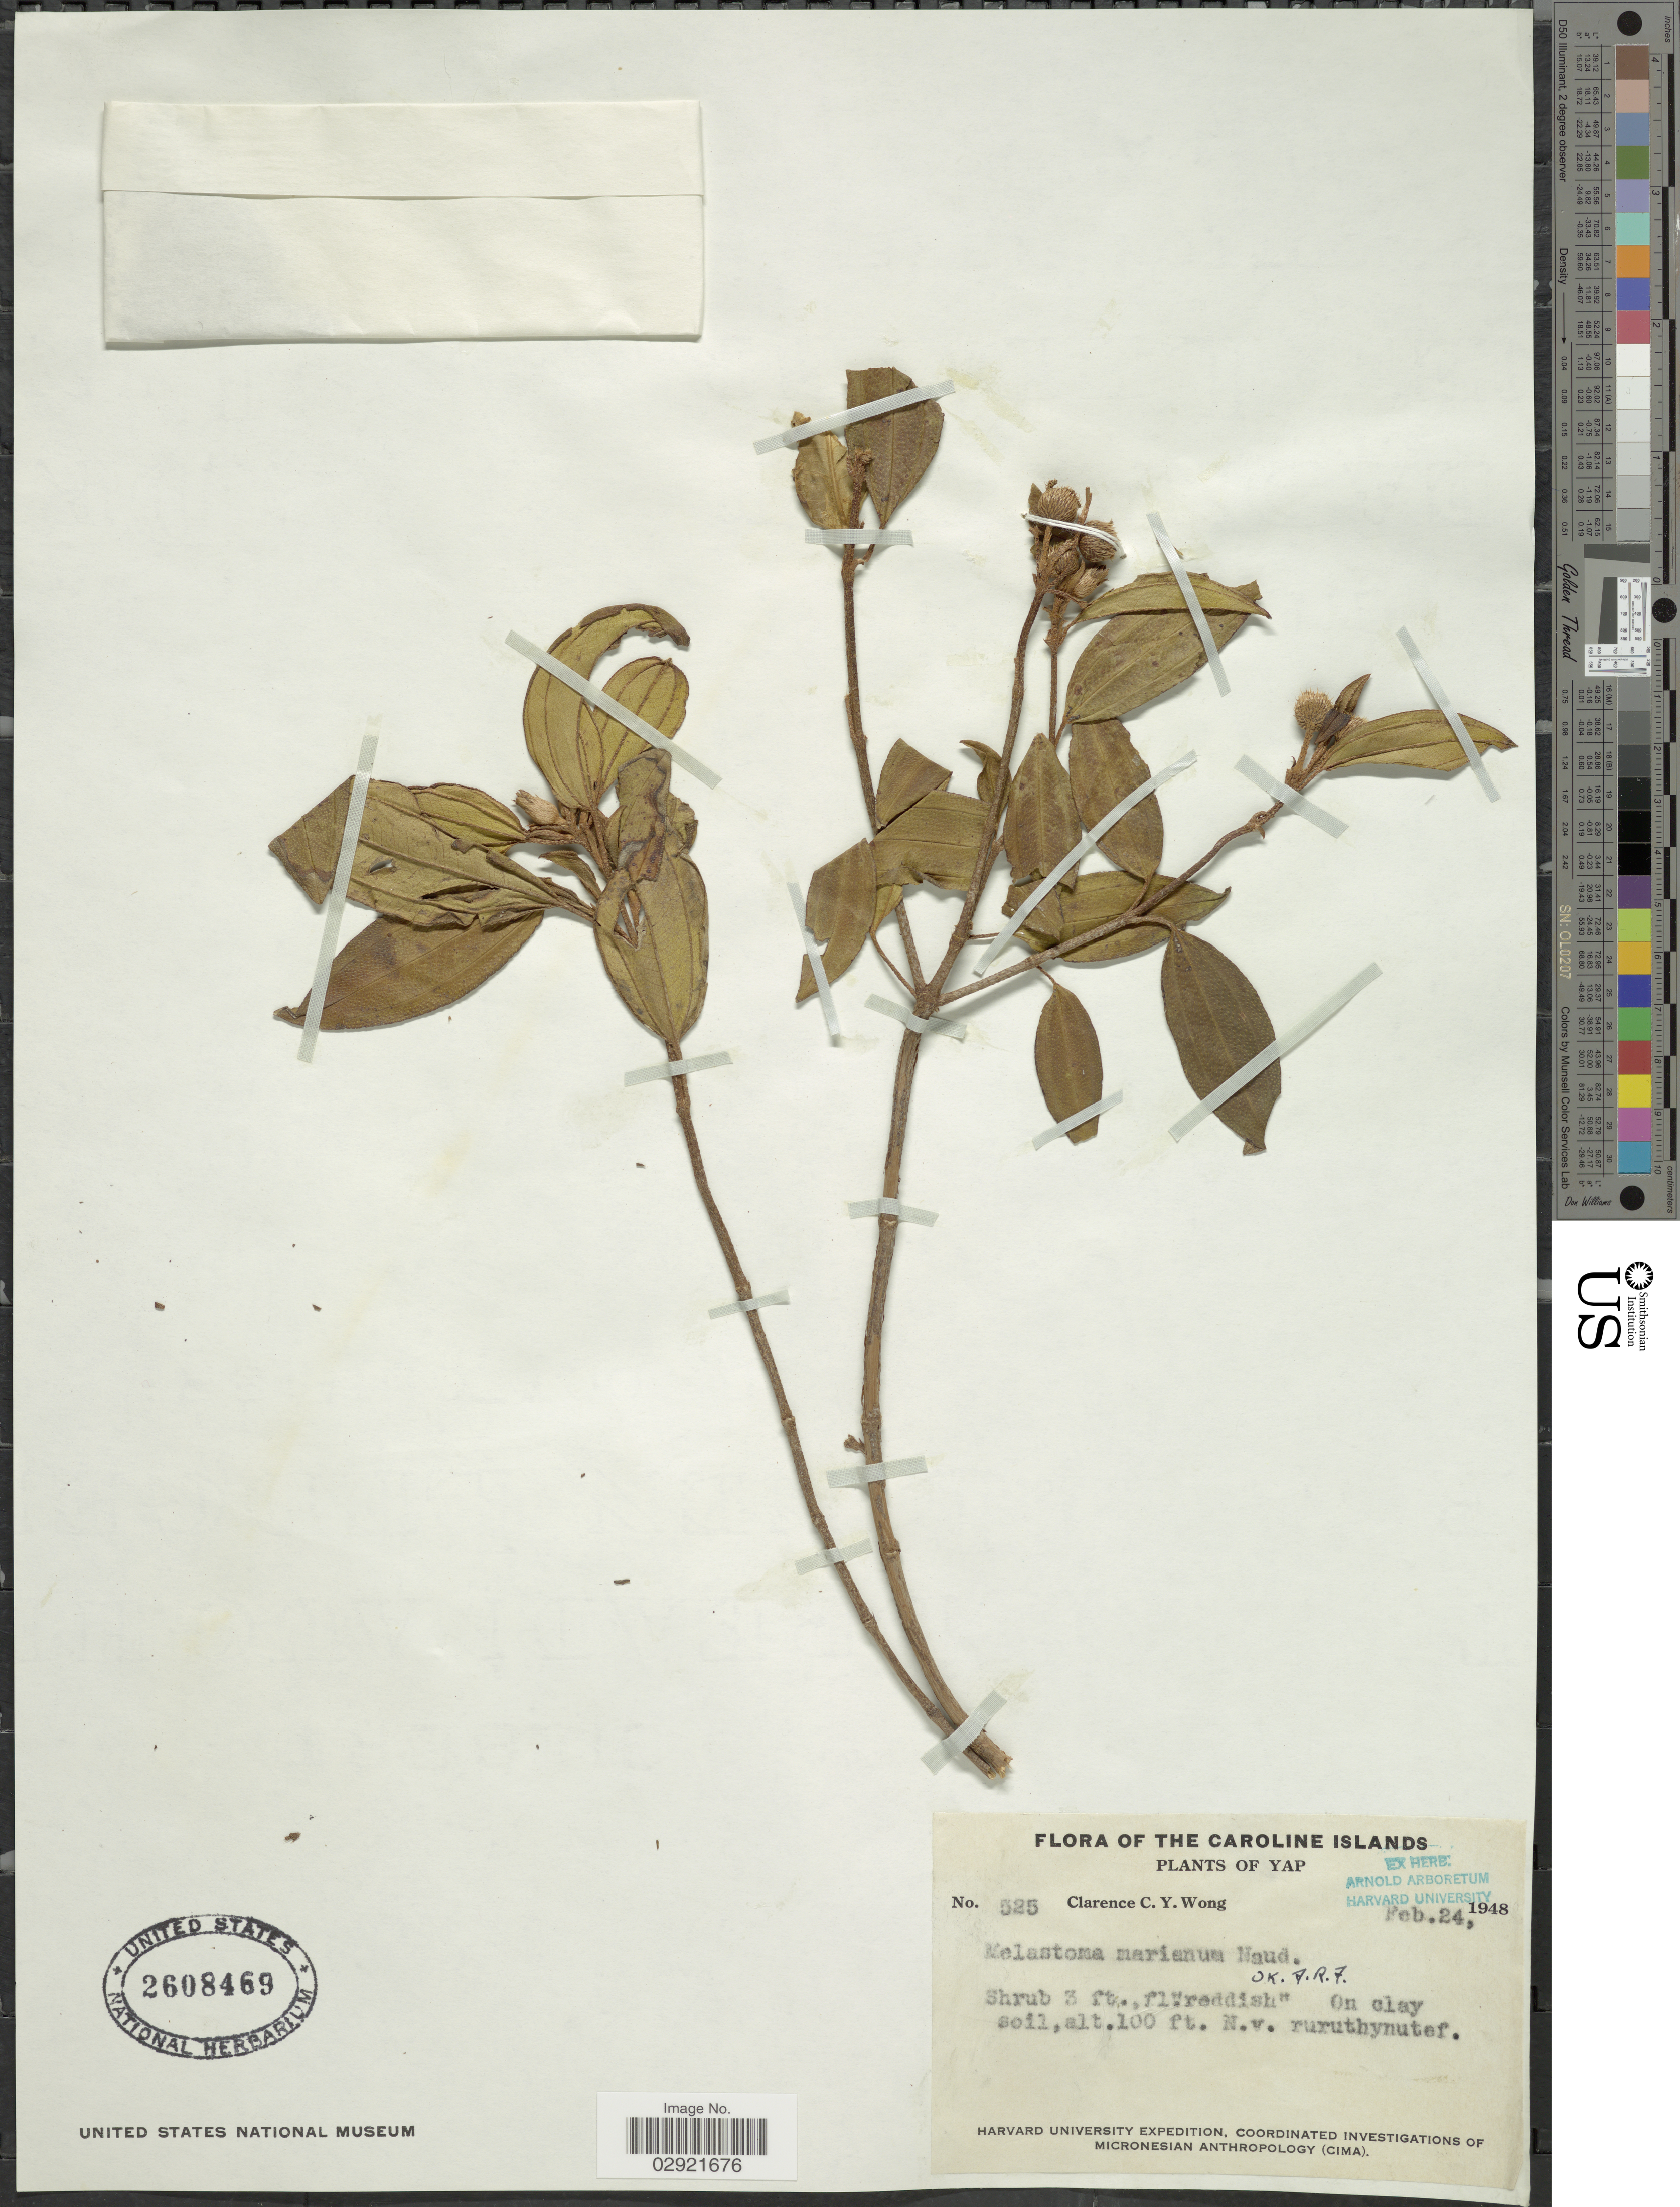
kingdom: Plantae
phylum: Tracheophyta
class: Magnoliopsida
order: Myrtales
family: Melastomataceae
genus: Melastoma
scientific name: Melastoma malabathricum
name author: L.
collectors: C. Wong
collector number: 525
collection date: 1948-02-24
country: Micronesia, Federated States of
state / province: Yap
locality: Caroline Islands. Yap.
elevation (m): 30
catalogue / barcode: US 2608469